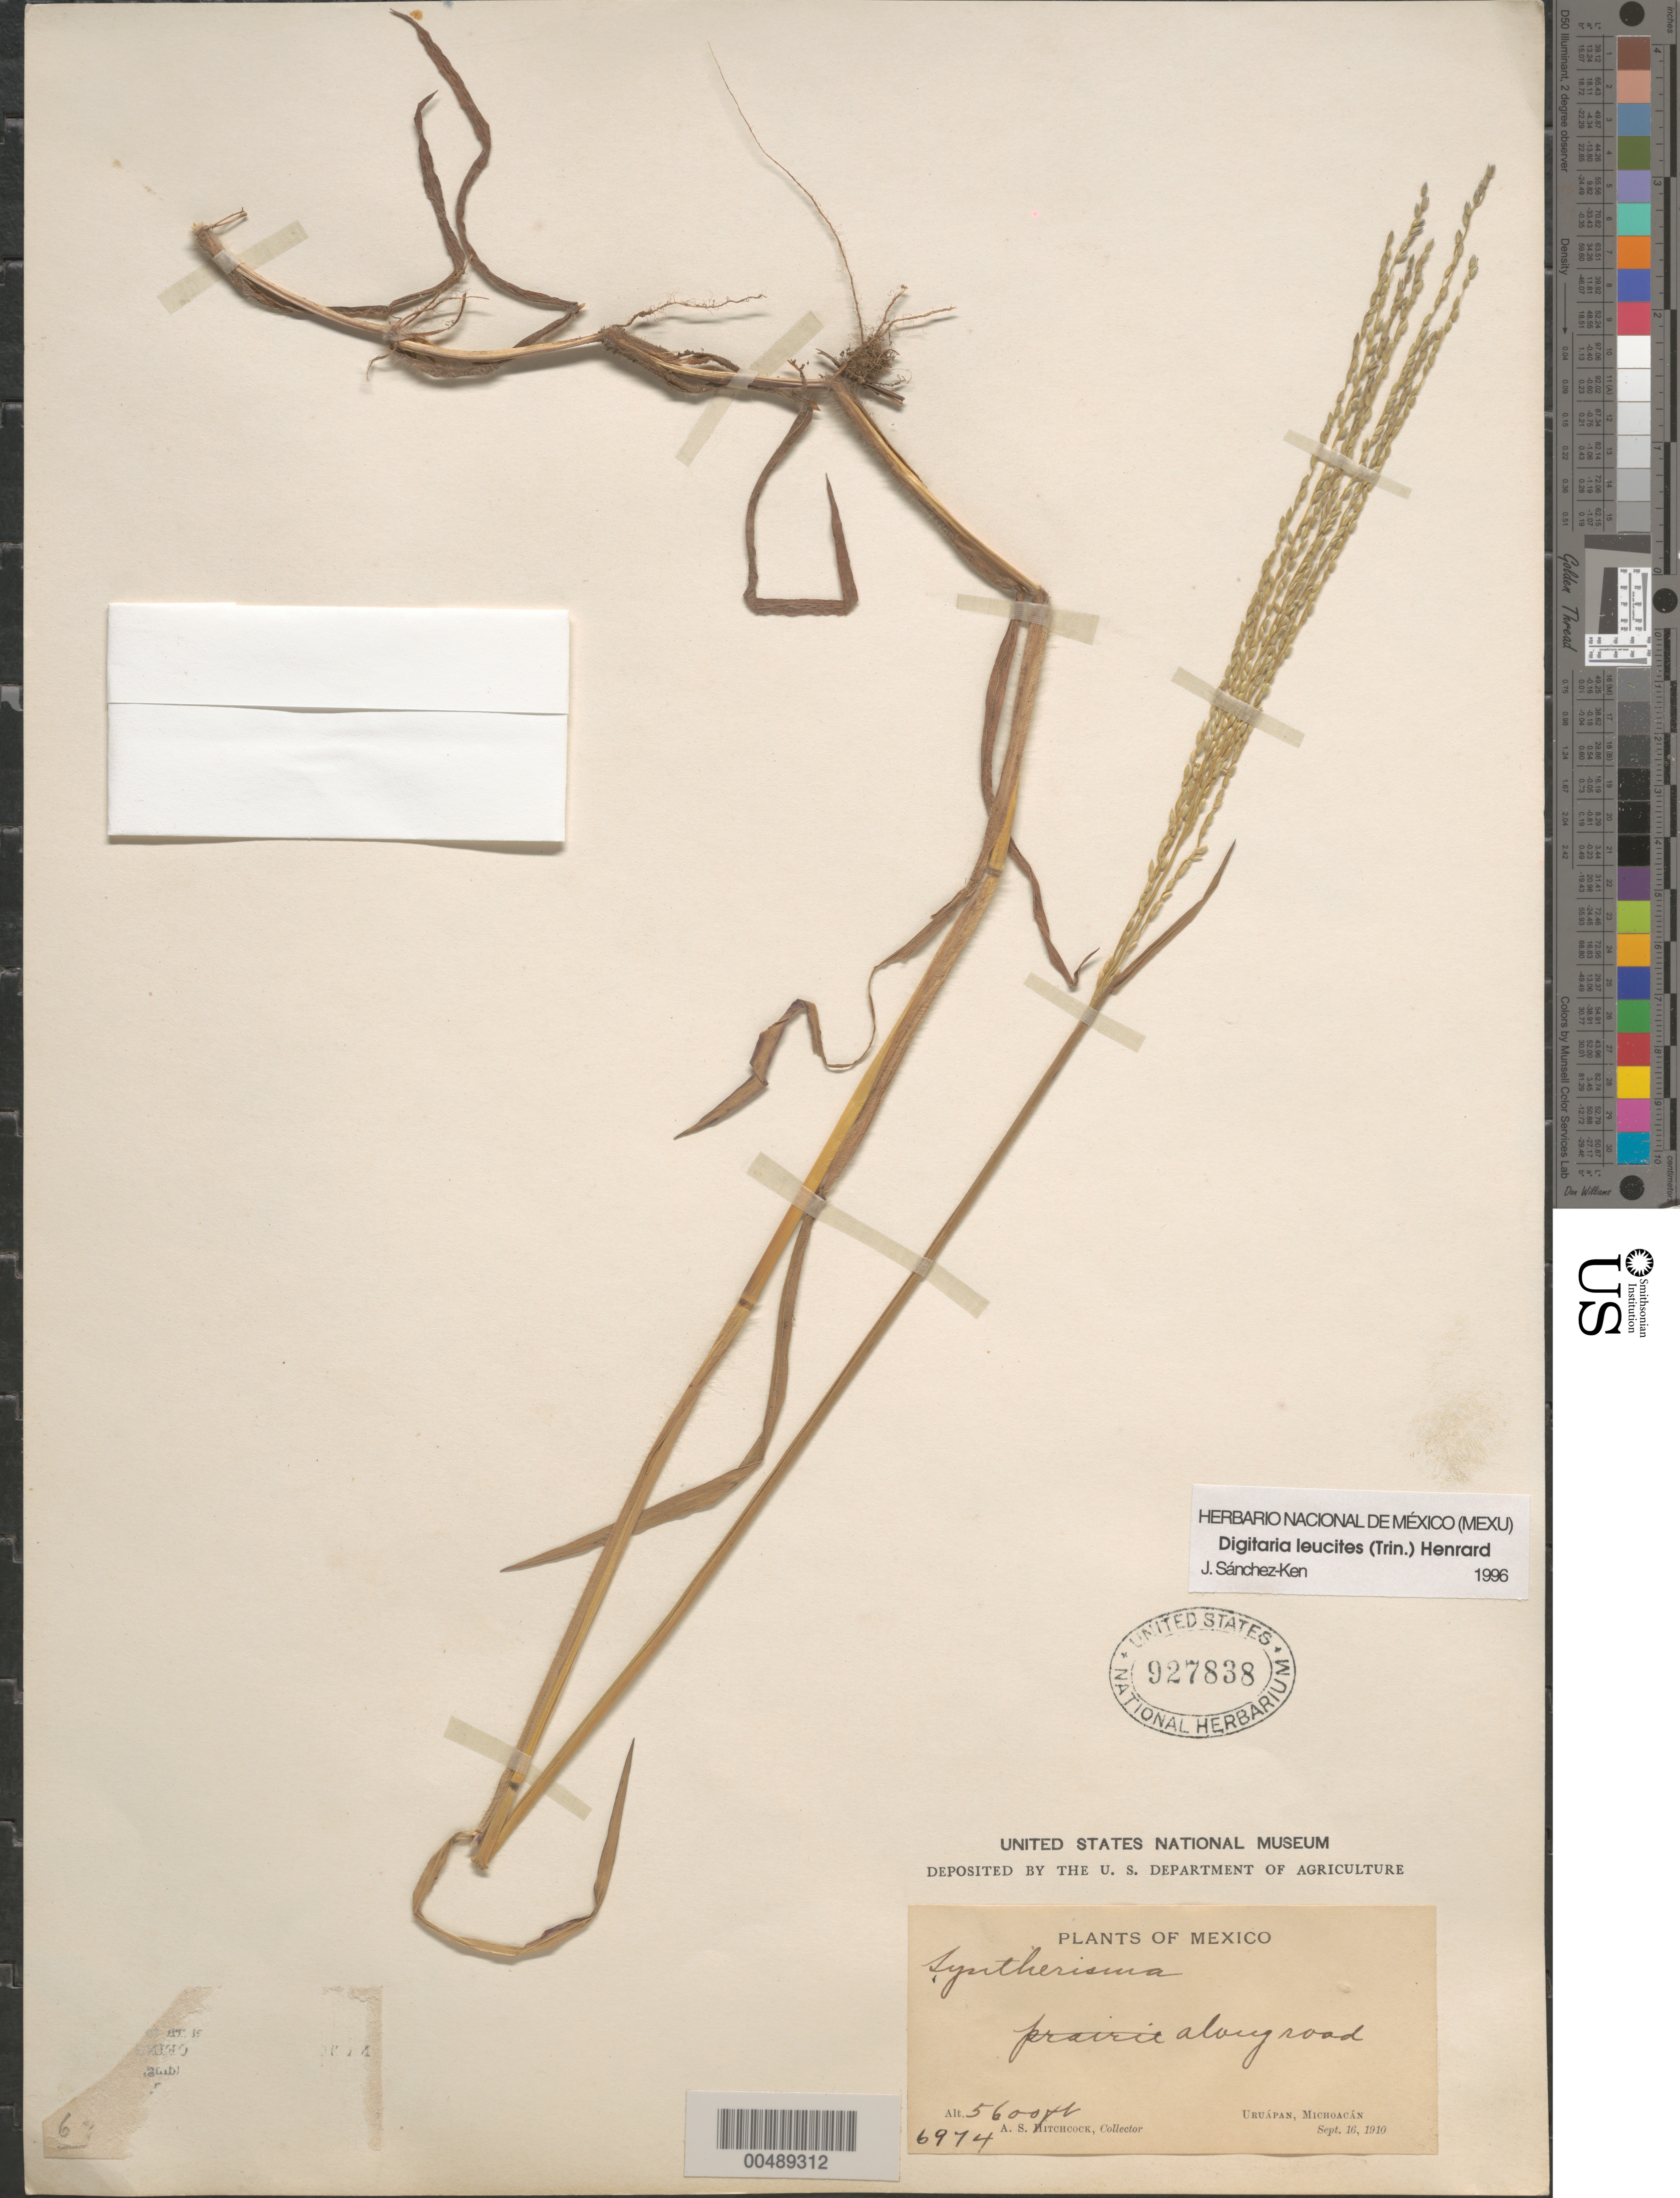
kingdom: Plantae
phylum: Tracheophyta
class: Liliopsida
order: Poales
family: Poaceae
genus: Digitaria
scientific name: Digitaria leucites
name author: (Trin.) Henr.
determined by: Sánchez-Ken, J. G.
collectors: A. S. Hitchcock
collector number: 6974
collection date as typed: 16 Sep 1910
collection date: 1910-09-16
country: Mexico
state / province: Michoacán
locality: Uruápan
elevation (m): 1707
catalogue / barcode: US 927838